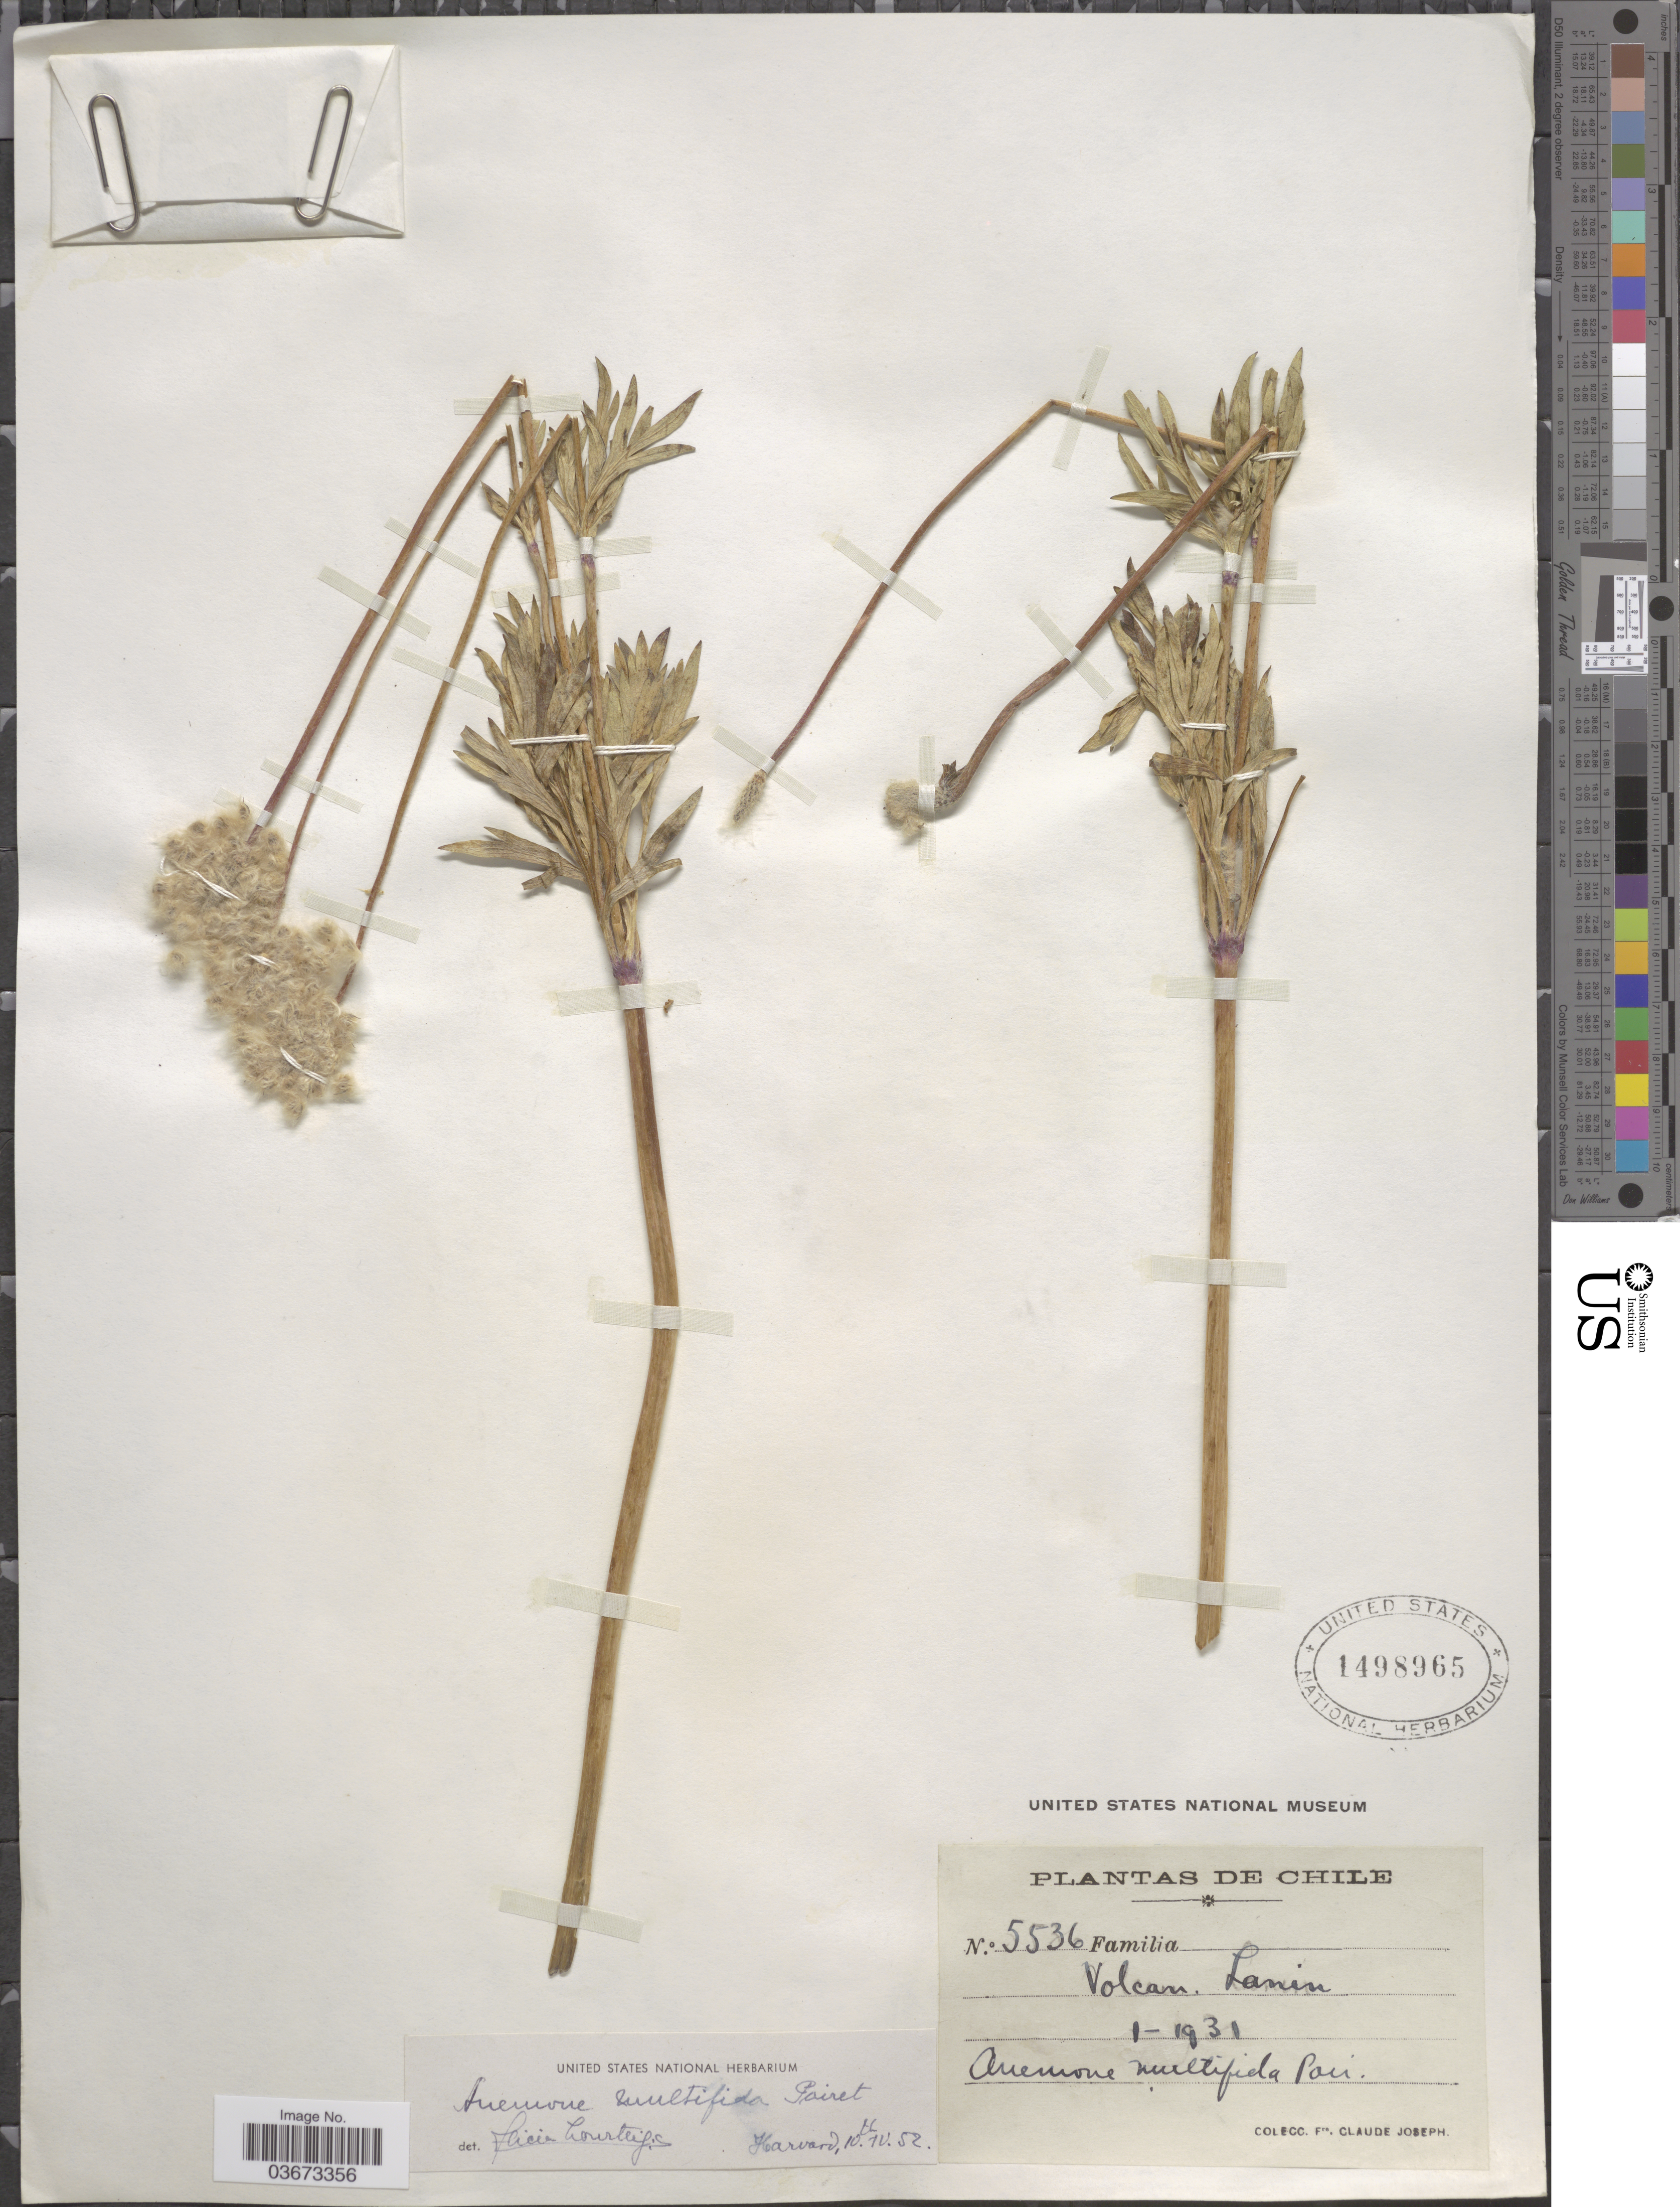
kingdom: Plantae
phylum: Tracheophyta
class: Magnoliopsida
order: Ranunculales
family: Ranunculaceae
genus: Anemone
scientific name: Anemone multifida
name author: Poir.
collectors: Bro. Claude-Joseph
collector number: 5536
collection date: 1931-01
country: Chile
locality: Volcan. Lanin.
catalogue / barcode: US 1498965